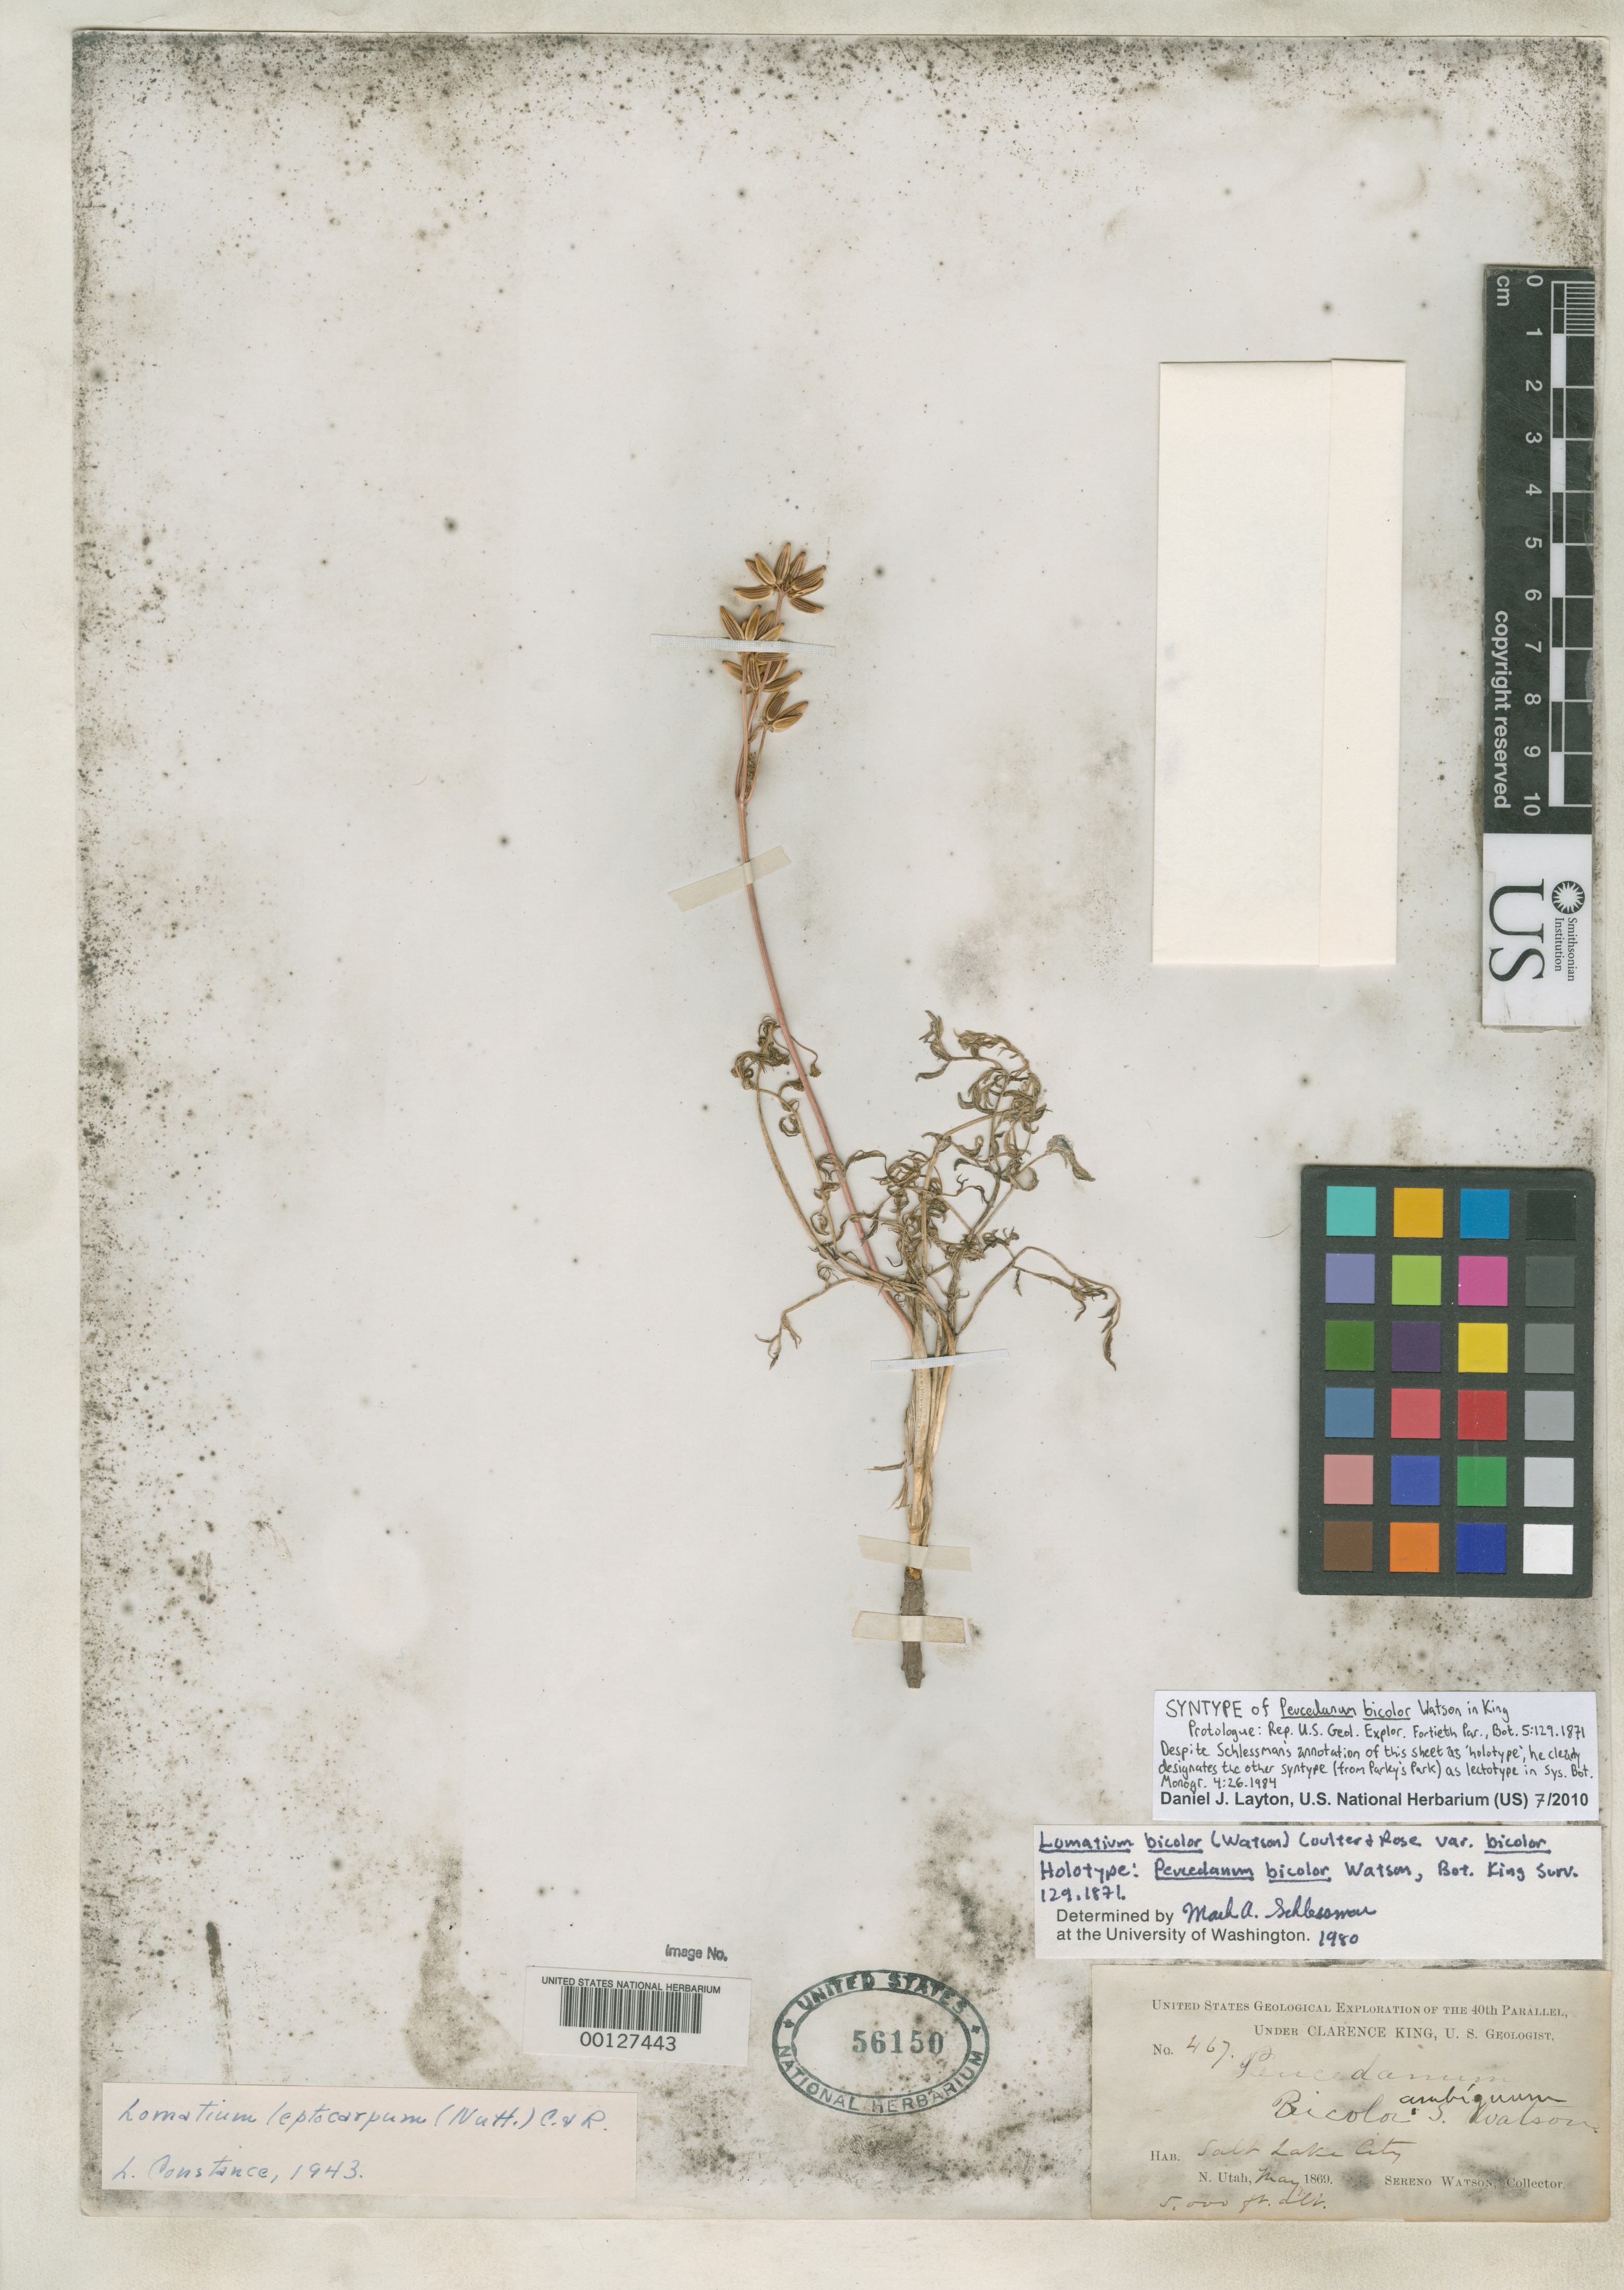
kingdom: Plantae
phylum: Tracheophyta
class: Magnoliopsida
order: Apiales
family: Apiaceae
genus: Peucedanum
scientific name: Peucedanum bicolor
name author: S. Watson & C. King in C. King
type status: Syntype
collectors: S. Watson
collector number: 467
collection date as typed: May 1869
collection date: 1869-05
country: United States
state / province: Utah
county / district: Salt Lake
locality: Salt Lake City.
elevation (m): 1524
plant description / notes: Annotated by M.A. Schlessman (1980) as "holotype" but syntype with "Parley Park" locality was designated as lectotype (Madroño 28: 119, 1982).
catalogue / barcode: US 56150